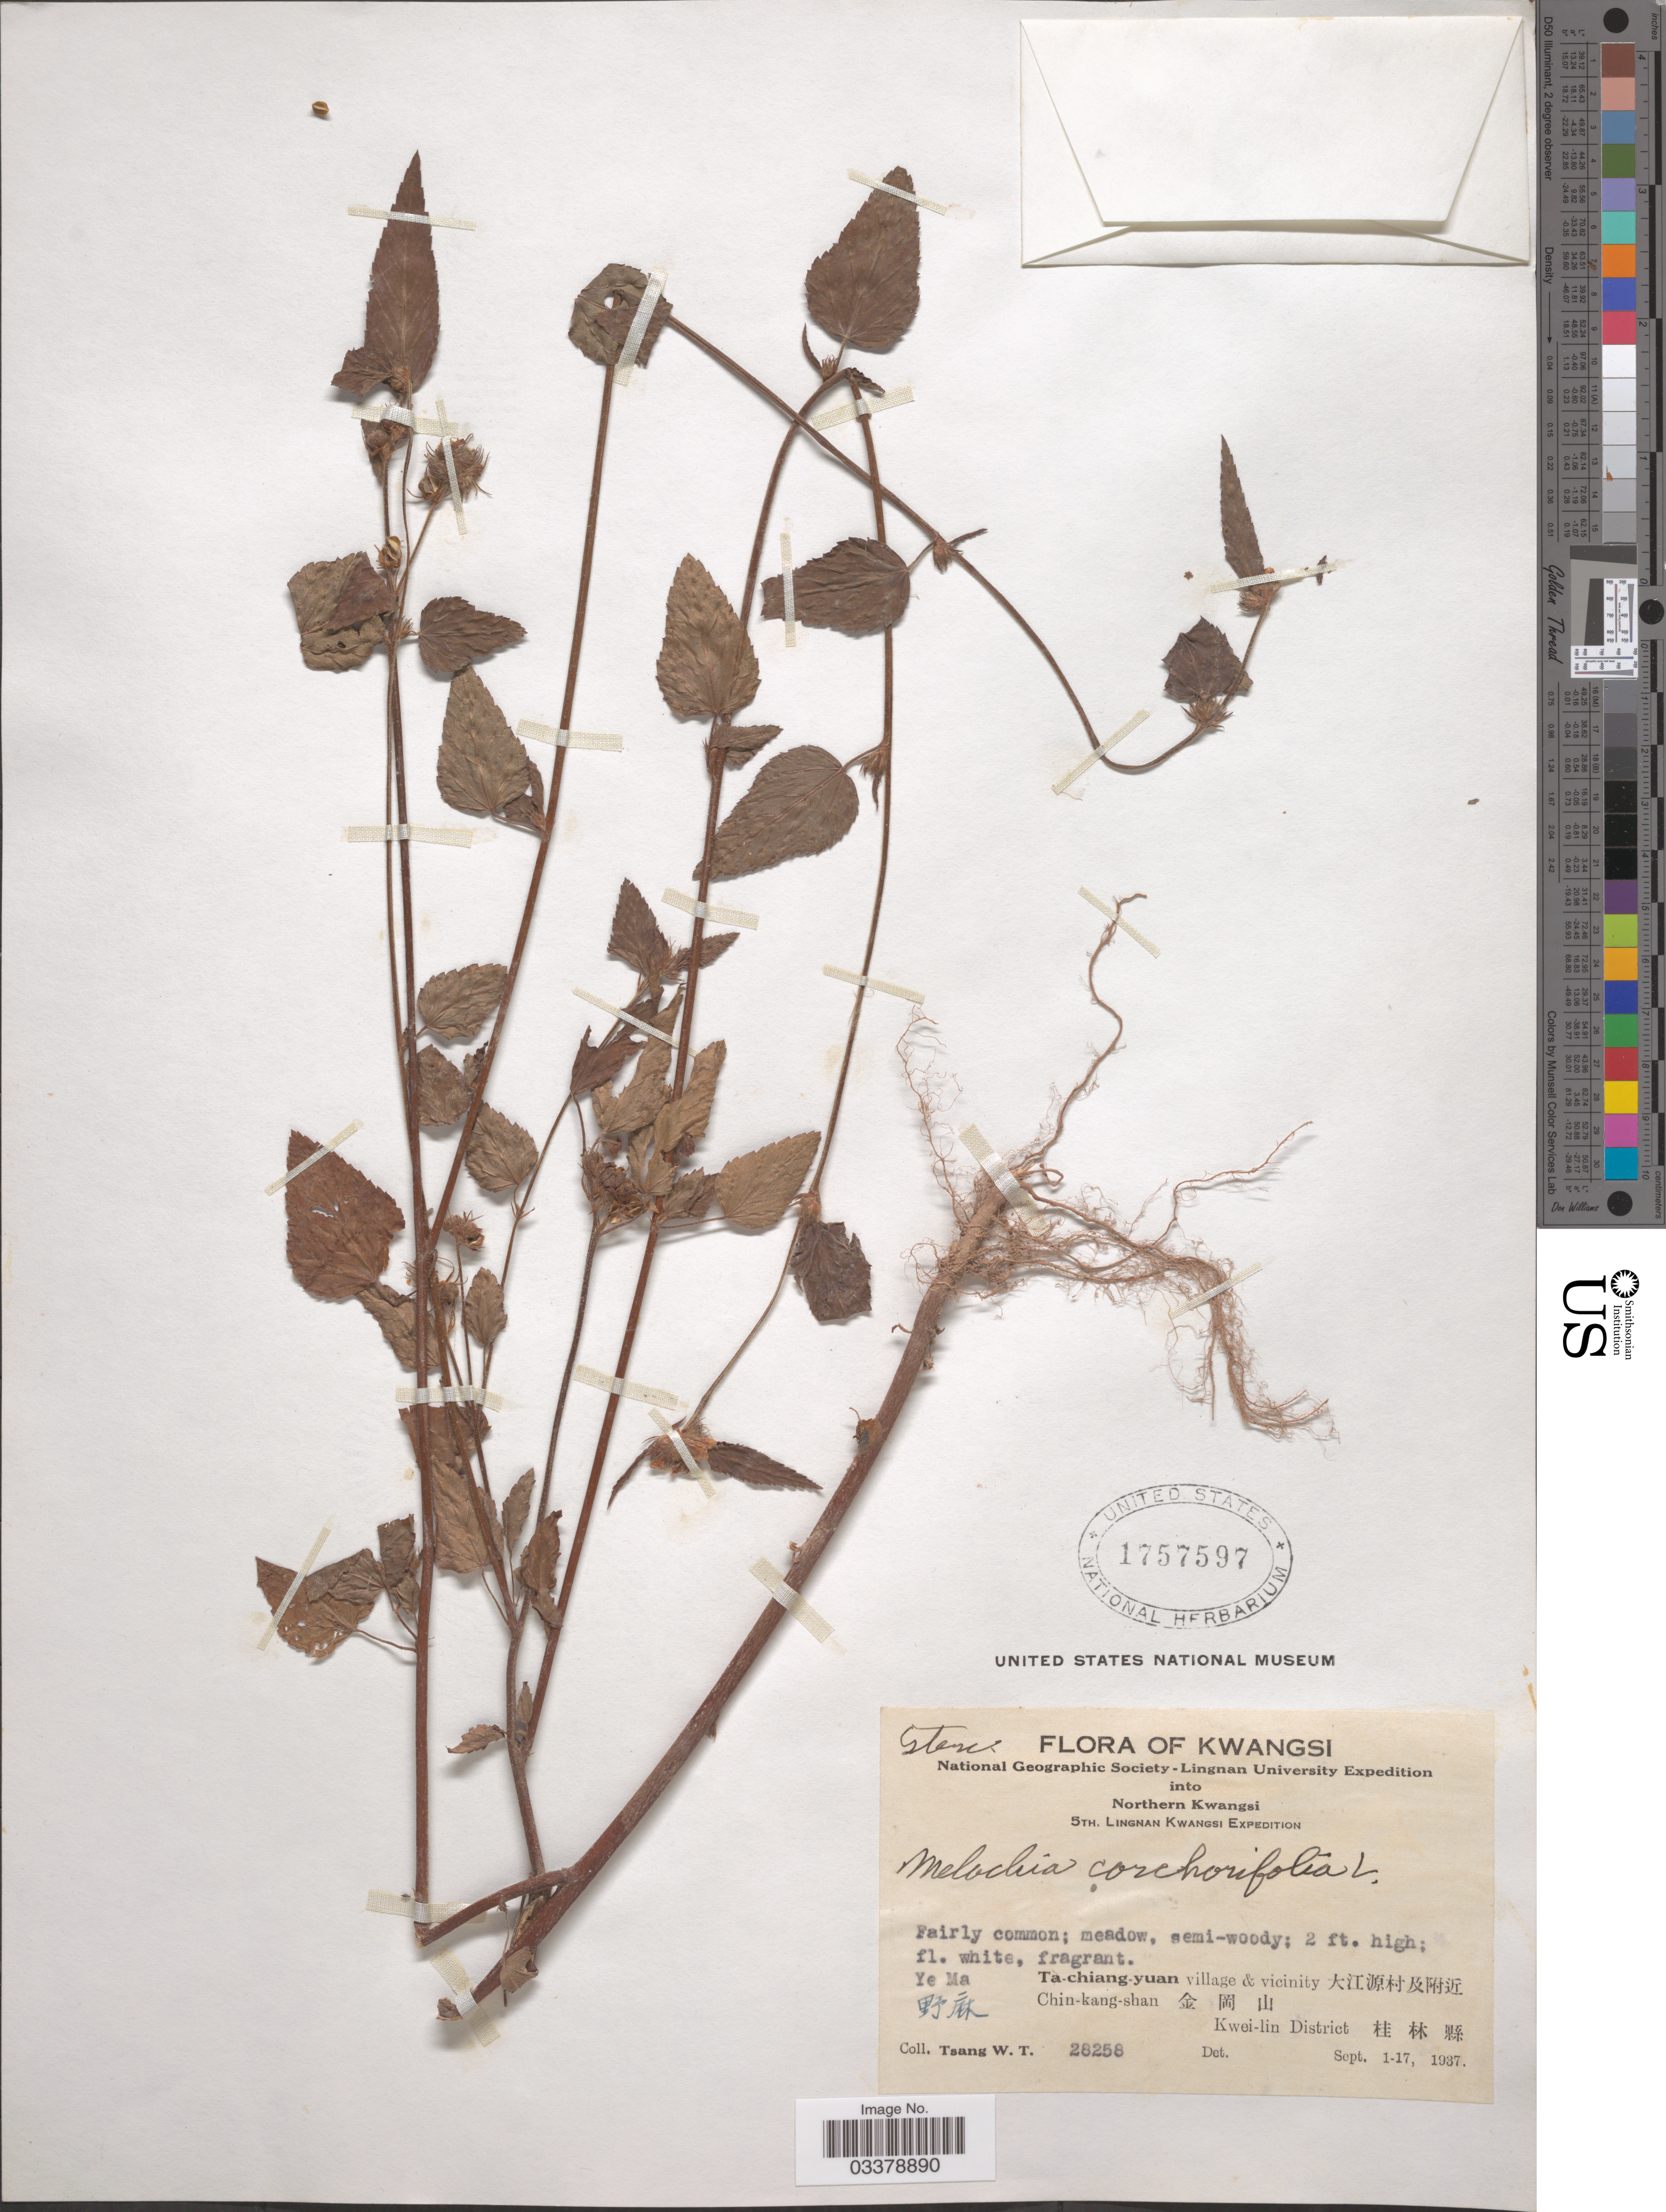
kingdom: Plantae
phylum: Tracheophyta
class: Magnoliopsida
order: Malvales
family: Malvaceae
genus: Melochia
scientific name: Melochia corchorifolia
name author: L.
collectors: W. T. Tsang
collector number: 28258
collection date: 1937-09-01/1937-09-17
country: China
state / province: Guangxi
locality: Northern Kwangsi, Ye Ma, Ta-chiang-yuan village & vicinity X, Chin-kang-shan X, Kwei-lin District X.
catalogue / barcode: US 1757597